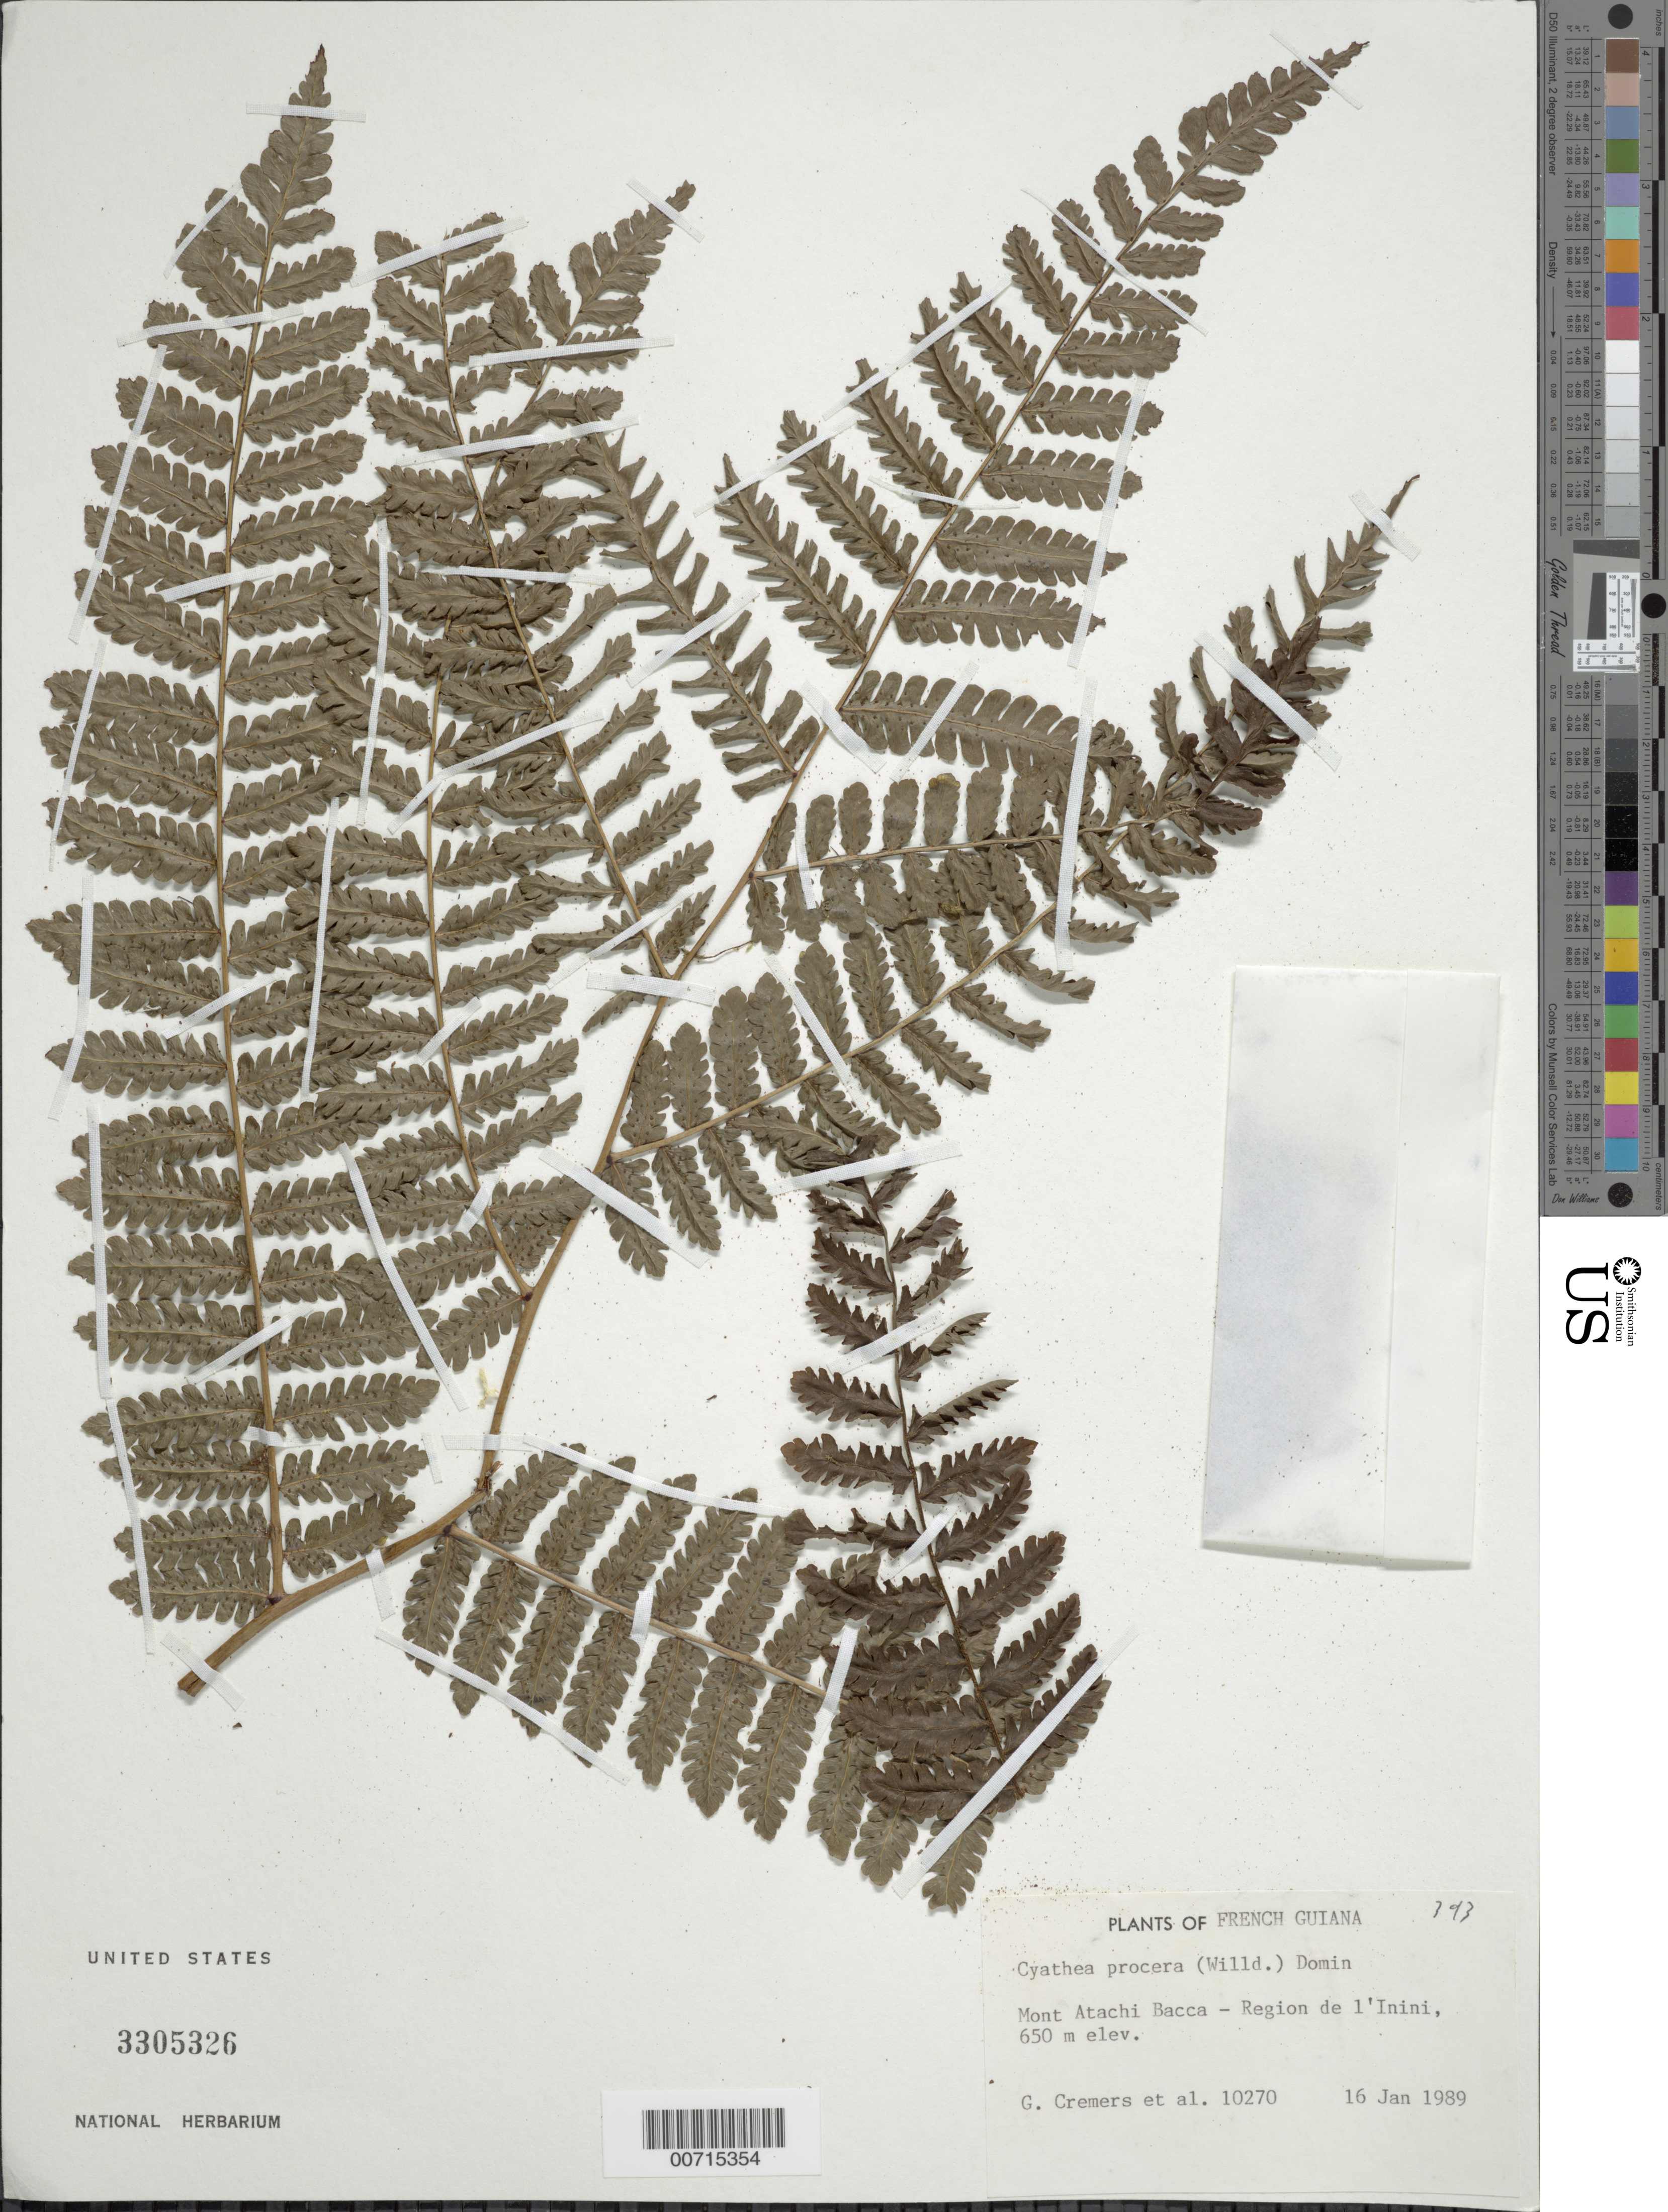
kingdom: Plantae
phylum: Tracheophyta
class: Polypodiopsida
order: Cyatheales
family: Cyatheaceae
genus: Cyathea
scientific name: Cyathea pungens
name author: (Willd.) Domin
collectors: G. Cremers & et al.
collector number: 10270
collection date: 1989-01-16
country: French Guiana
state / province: Inini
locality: Mont Atachi Bacca- Region de I'Inini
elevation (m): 650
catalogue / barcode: US 3305326